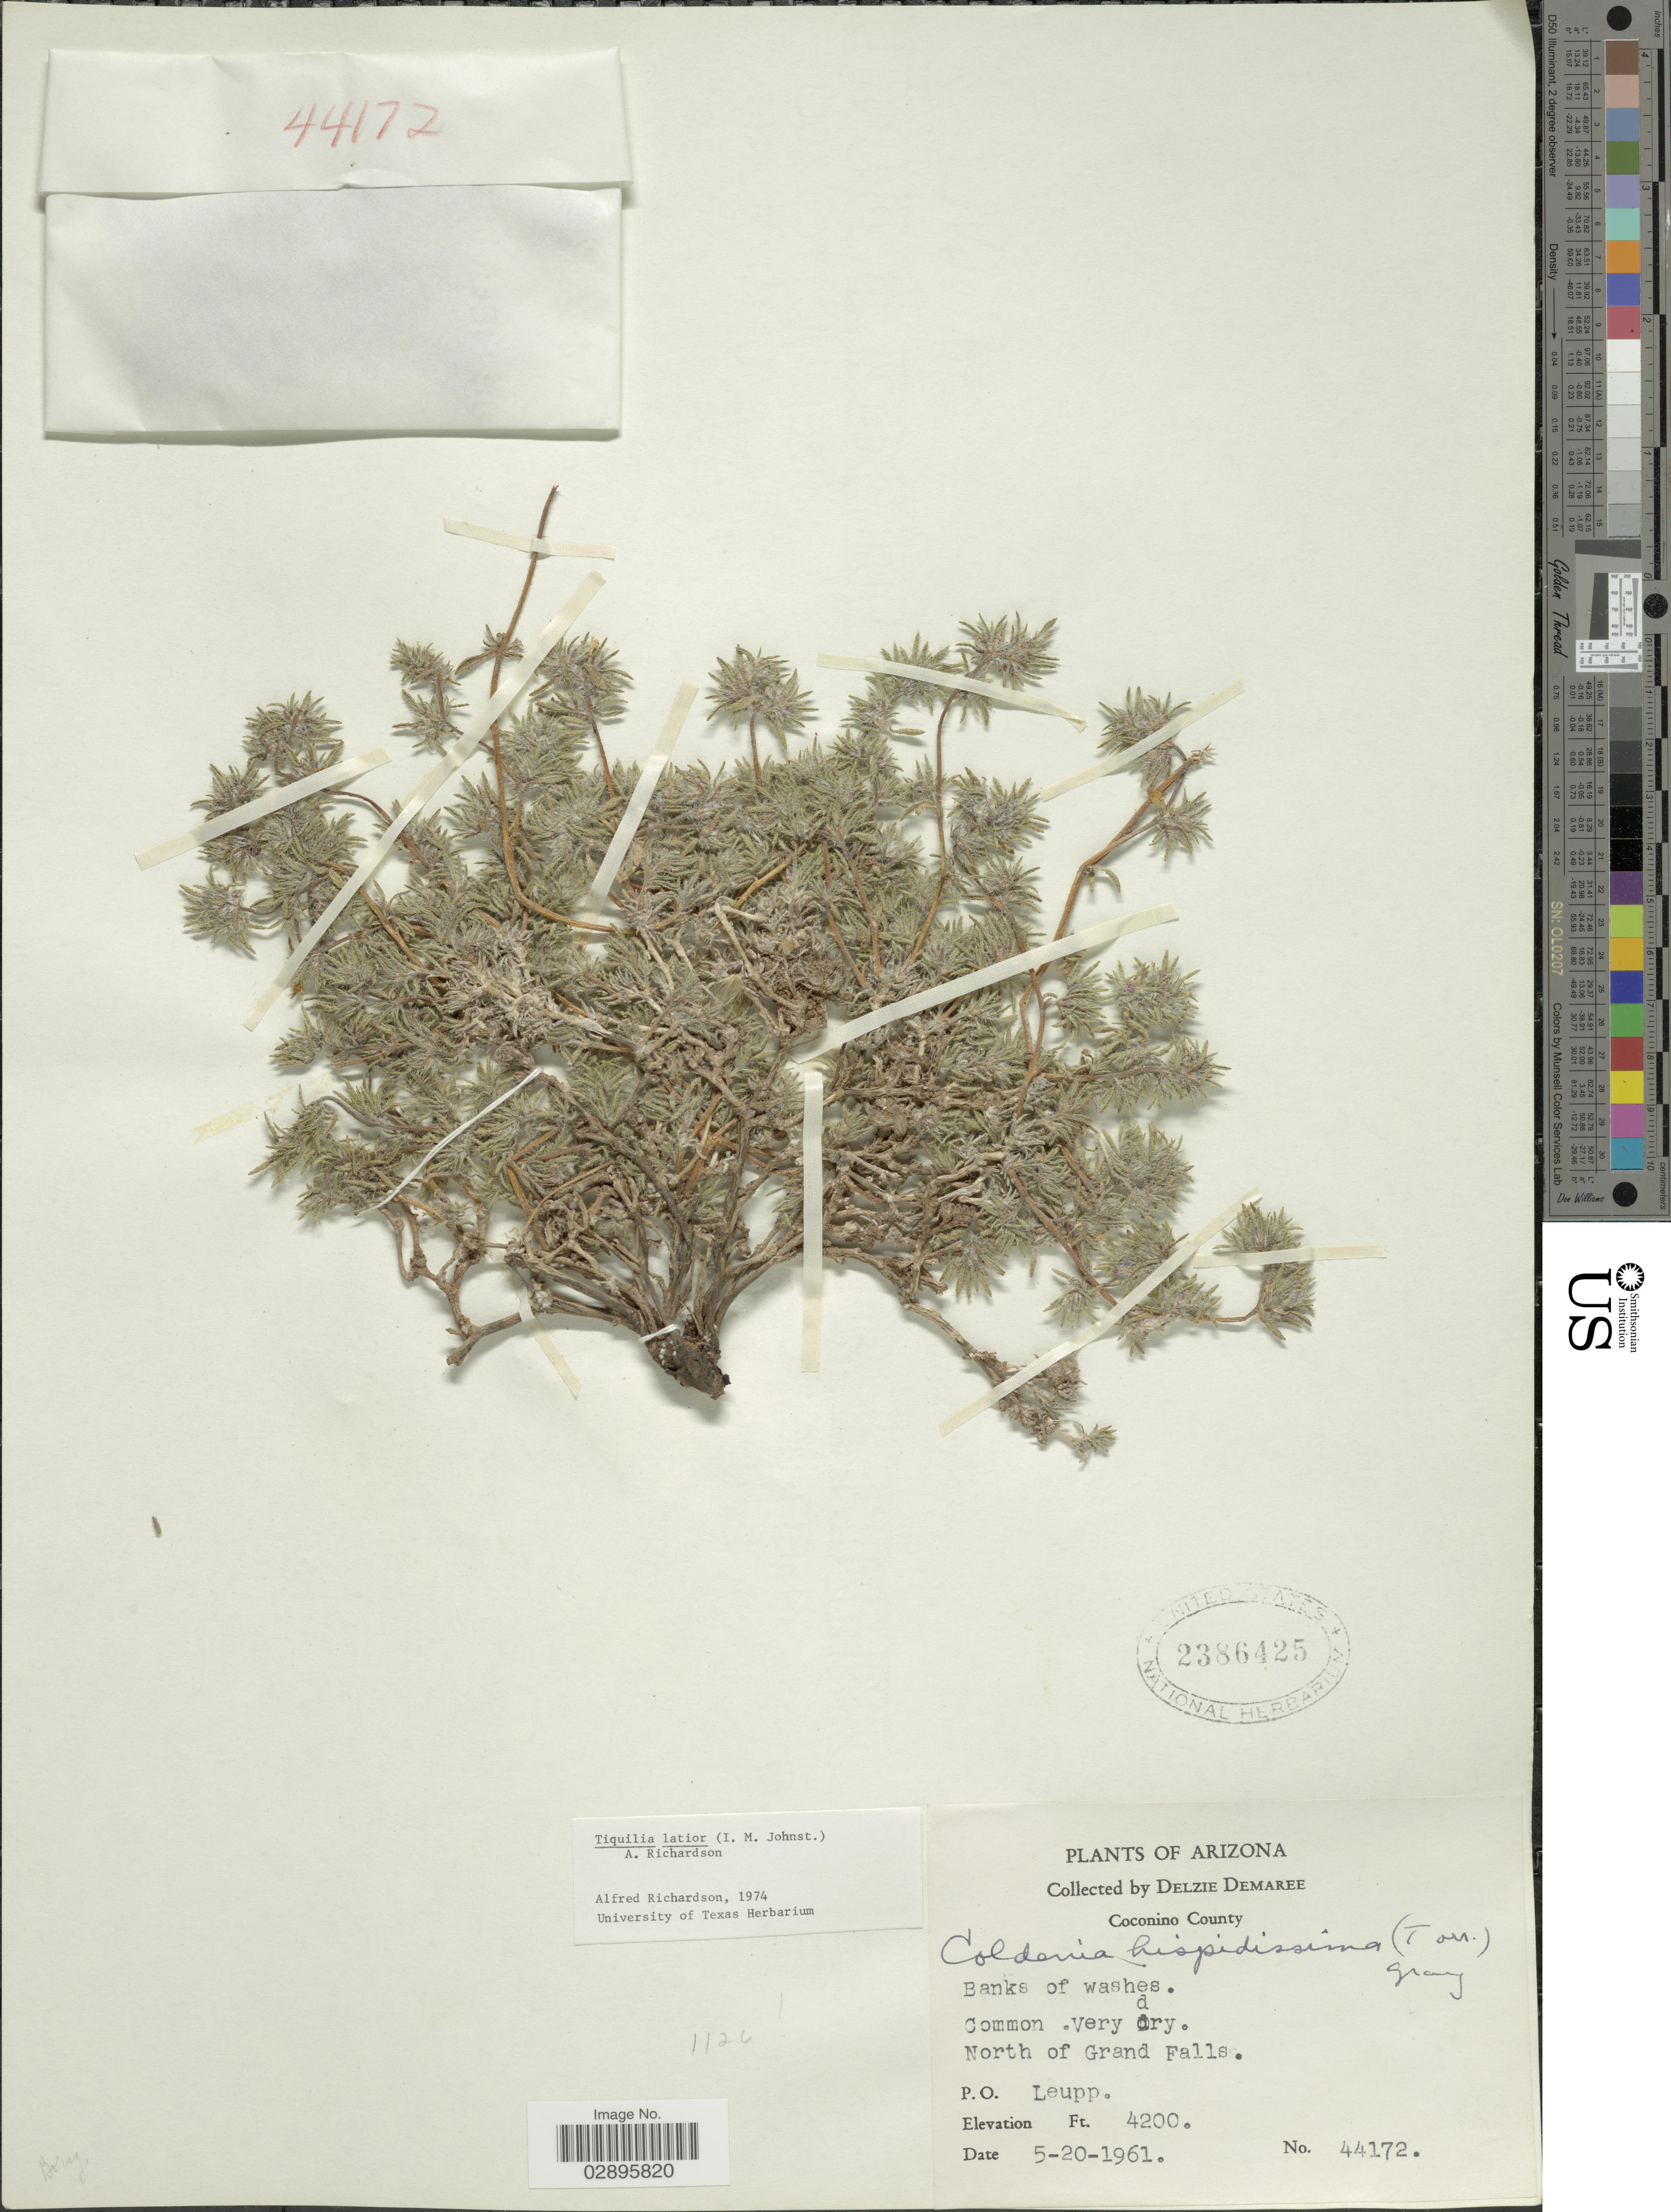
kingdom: Plantae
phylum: Tracheophyta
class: Magnoliopsida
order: Boraginales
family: Ehretiaceae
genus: Tiquilia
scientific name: Tiquilia latior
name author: (I.M. Johnst.) A.T. Richardson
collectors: D. Demaree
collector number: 44172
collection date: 1961-05-20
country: United States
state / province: Arizona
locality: Coconino County. North of Grand Falls. P.O. Leupp.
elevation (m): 1280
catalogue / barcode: US 2386425